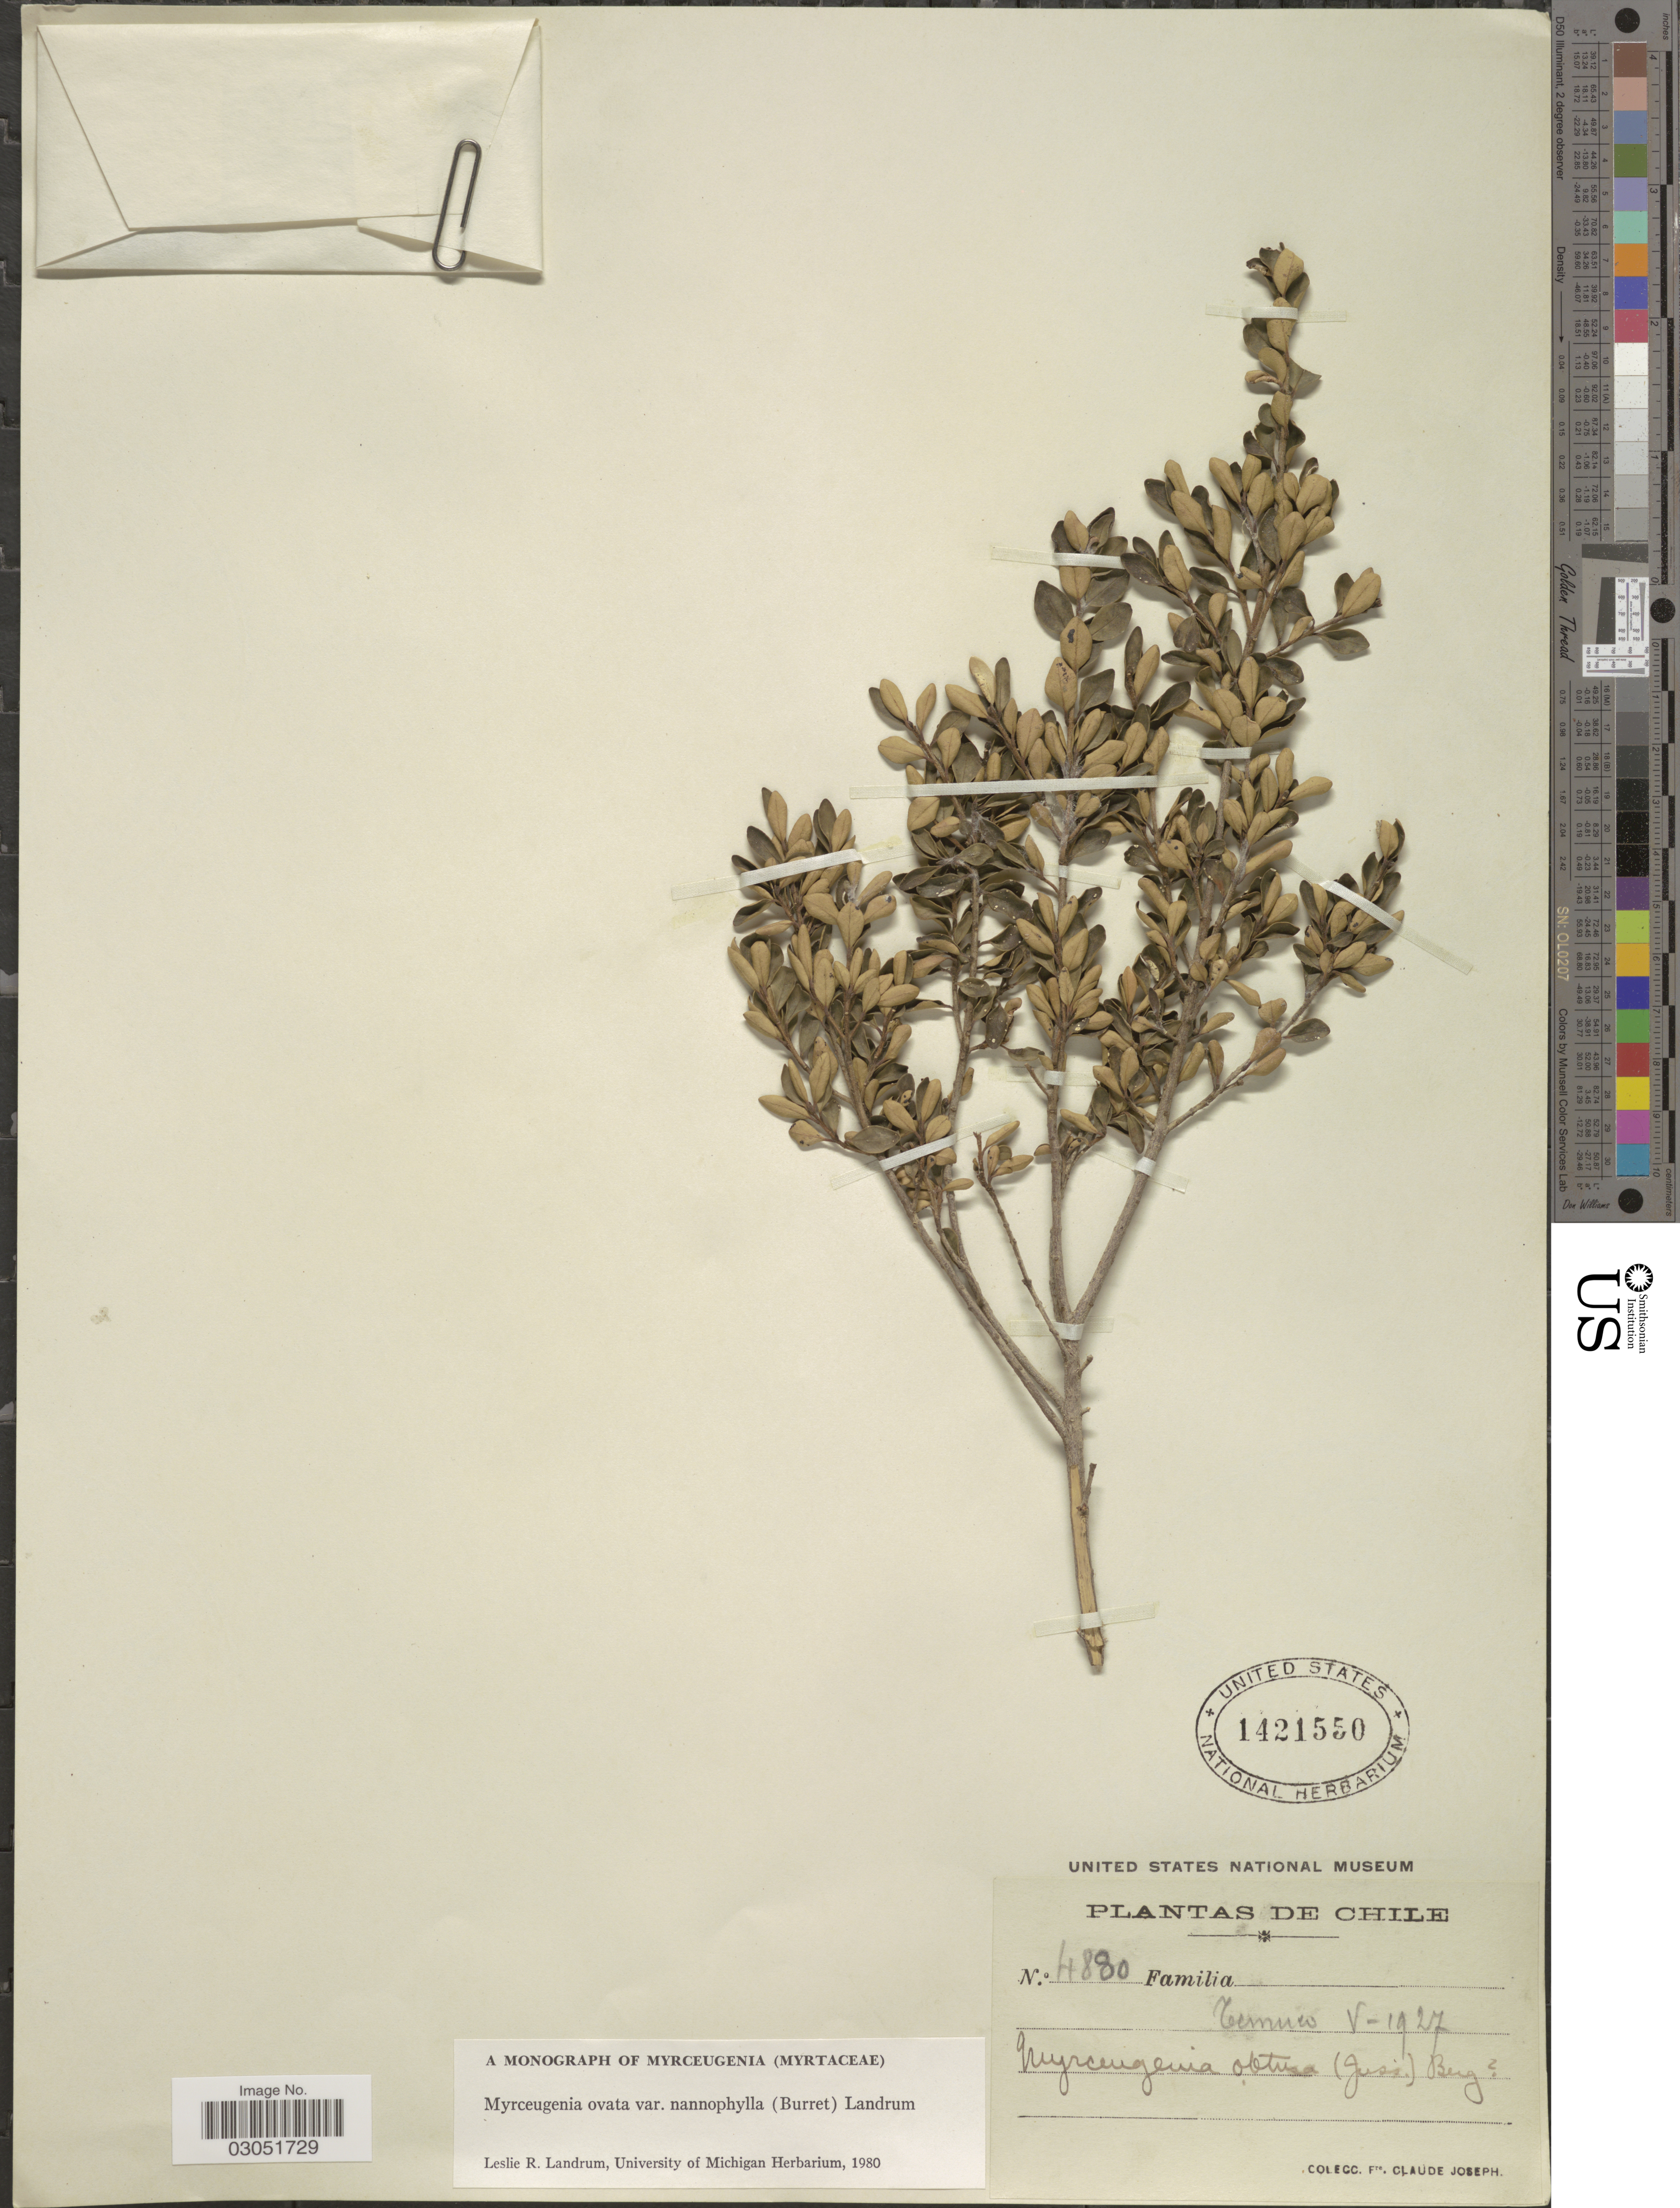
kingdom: Plantae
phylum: Tracheophyta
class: Magnoliopsida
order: Myrtales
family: Myrtaceae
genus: Myrceugenia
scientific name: Myrceugenia ovata var. nannophylla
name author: (Burret) Landrum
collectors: Bro. Claude-Joseph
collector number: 4880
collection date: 1927-05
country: Chile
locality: Temuco.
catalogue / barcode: US 1421550